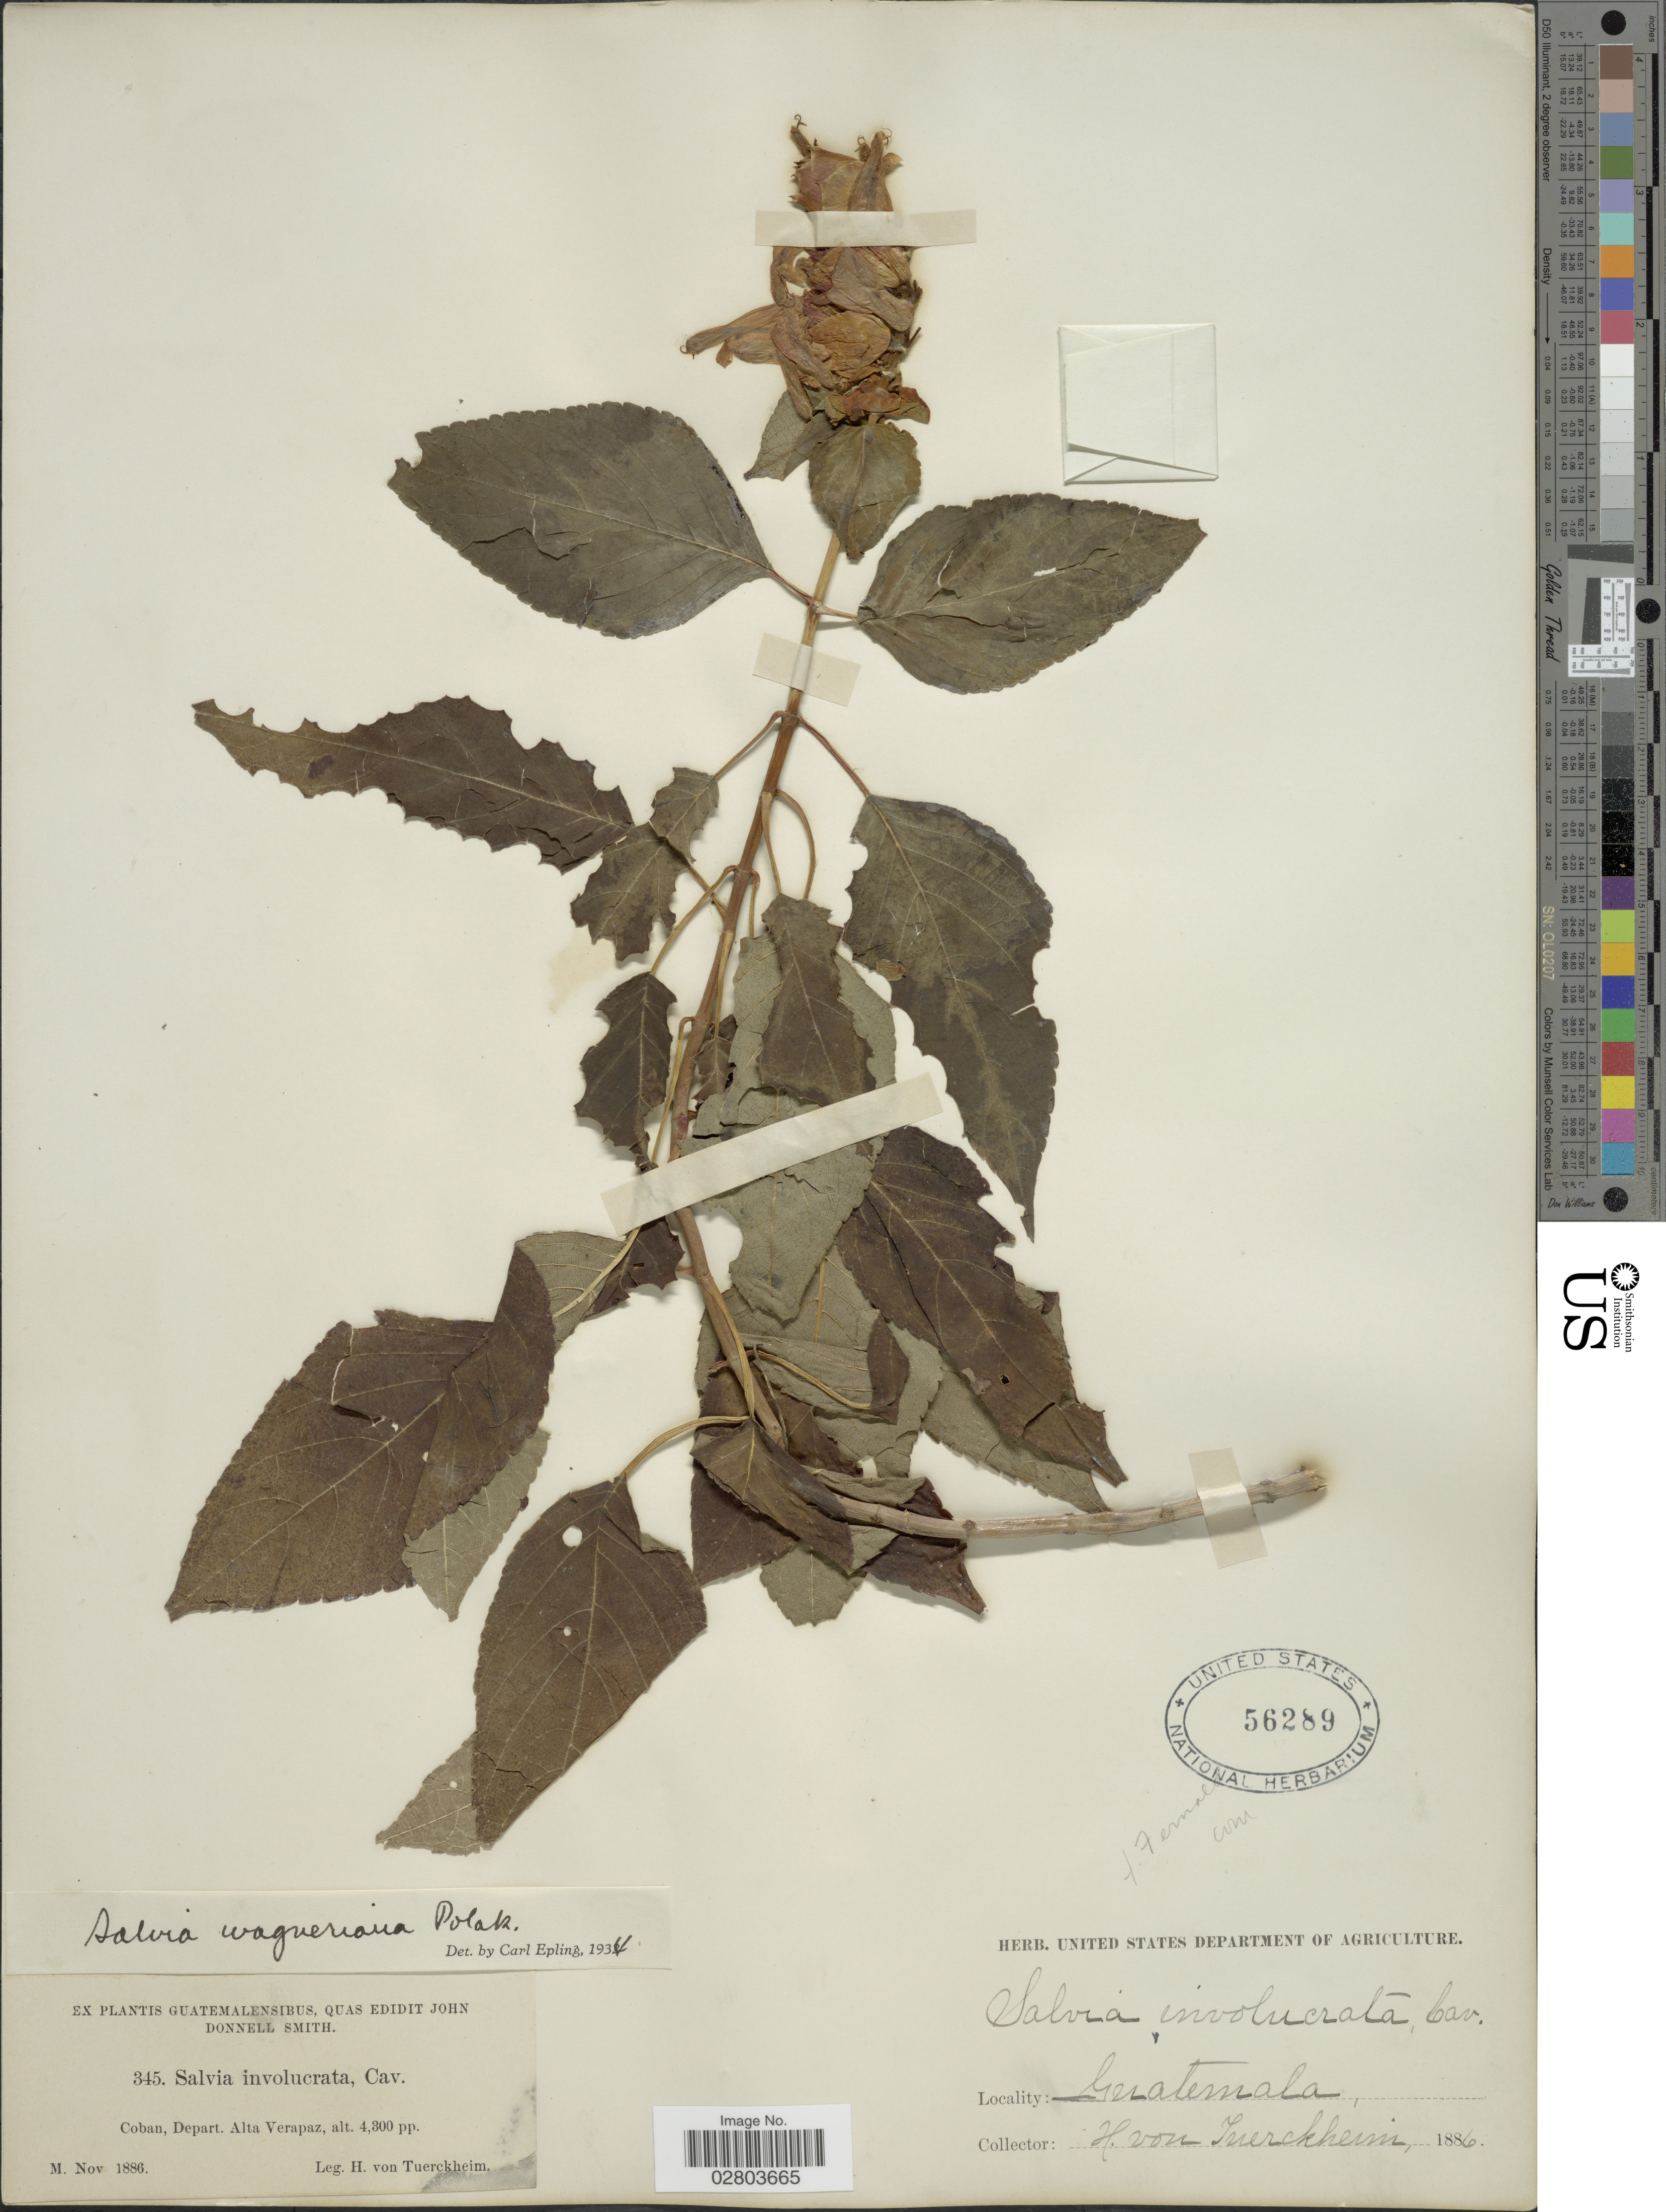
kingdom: Plantae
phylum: Tracheophyta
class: Magnoliopsida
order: Lamiales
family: Lamiaceae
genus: Salvia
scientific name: Salvia wagneriana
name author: Pol.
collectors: H. von Türckheim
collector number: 345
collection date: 1886-11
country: Guatemala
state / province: Alta Verapaz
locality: Coban, Depart. Alta Verapaz.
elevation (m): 1311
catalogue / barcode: US 56289